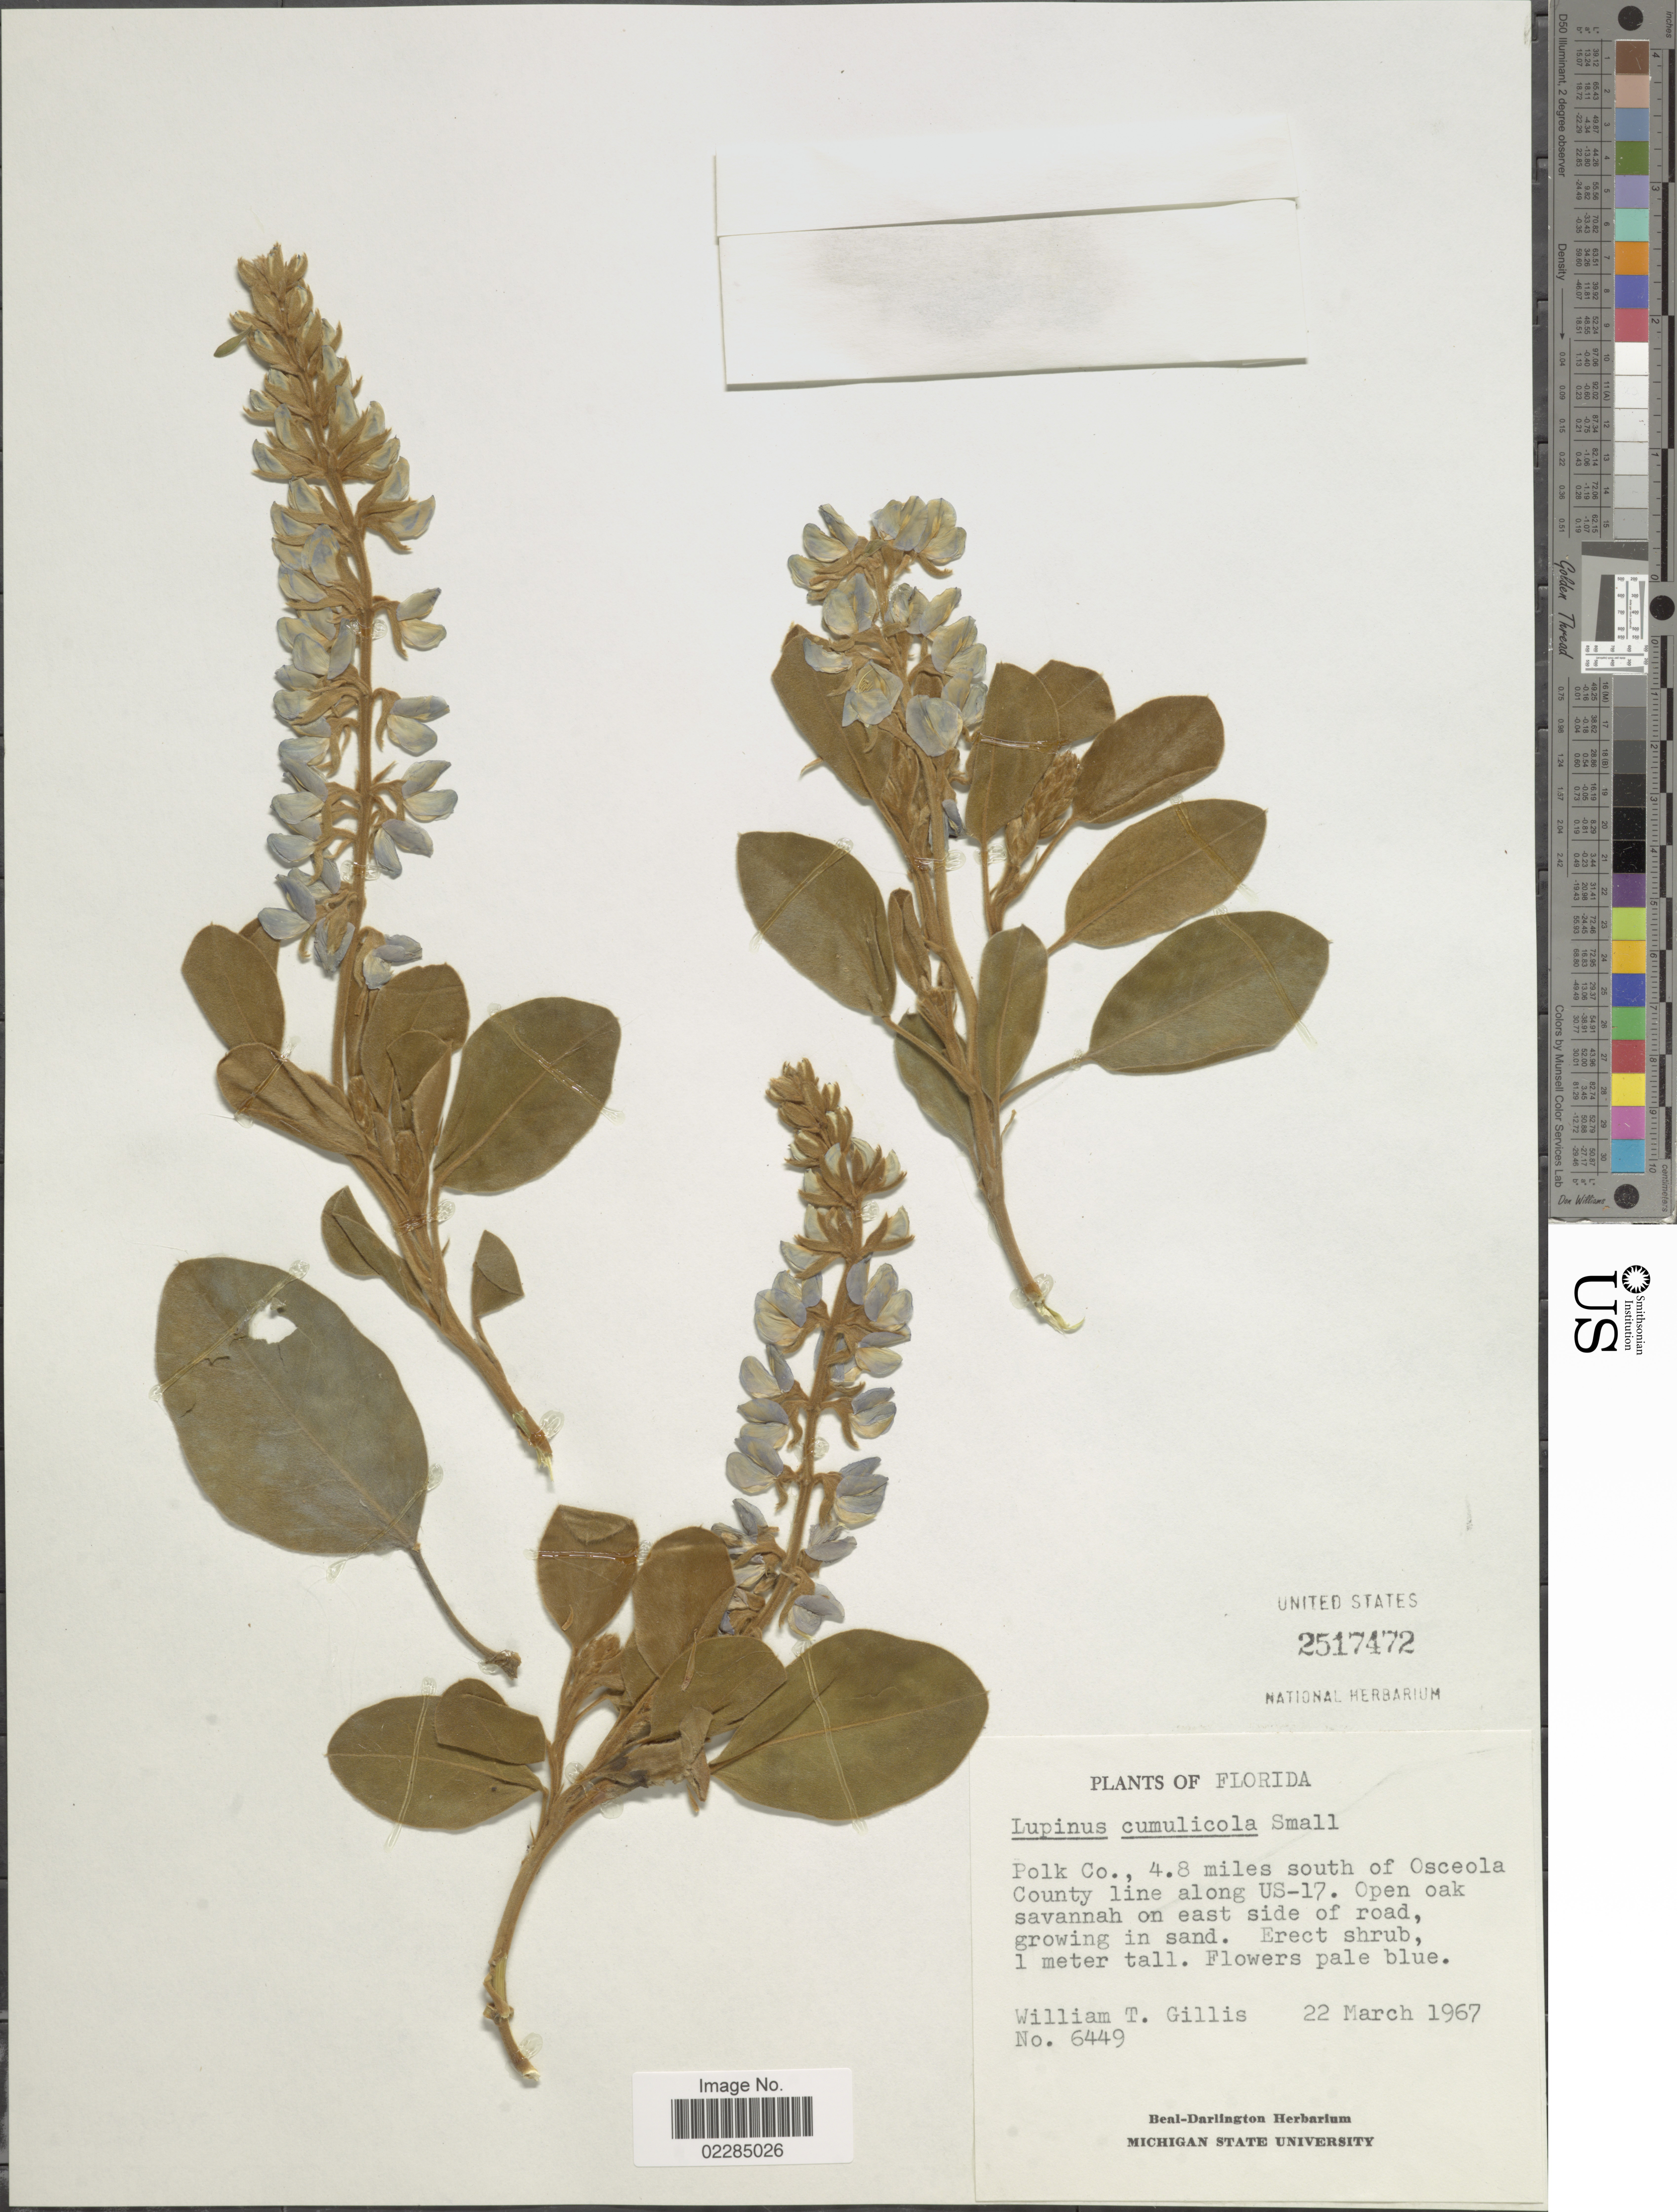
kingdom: Plantae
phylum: Tracheophyta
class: Magnoliopsida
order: Fabales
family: Fabaceae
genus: Lupinus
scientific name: Lupinus cumulicola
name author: Small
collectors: W. T. Gillis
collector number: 6449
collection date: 1967-03-22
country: United States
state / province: Florida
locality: Polk Co., 4.8 miles south of Osceola County line along US- 17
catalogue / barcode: US 2517472